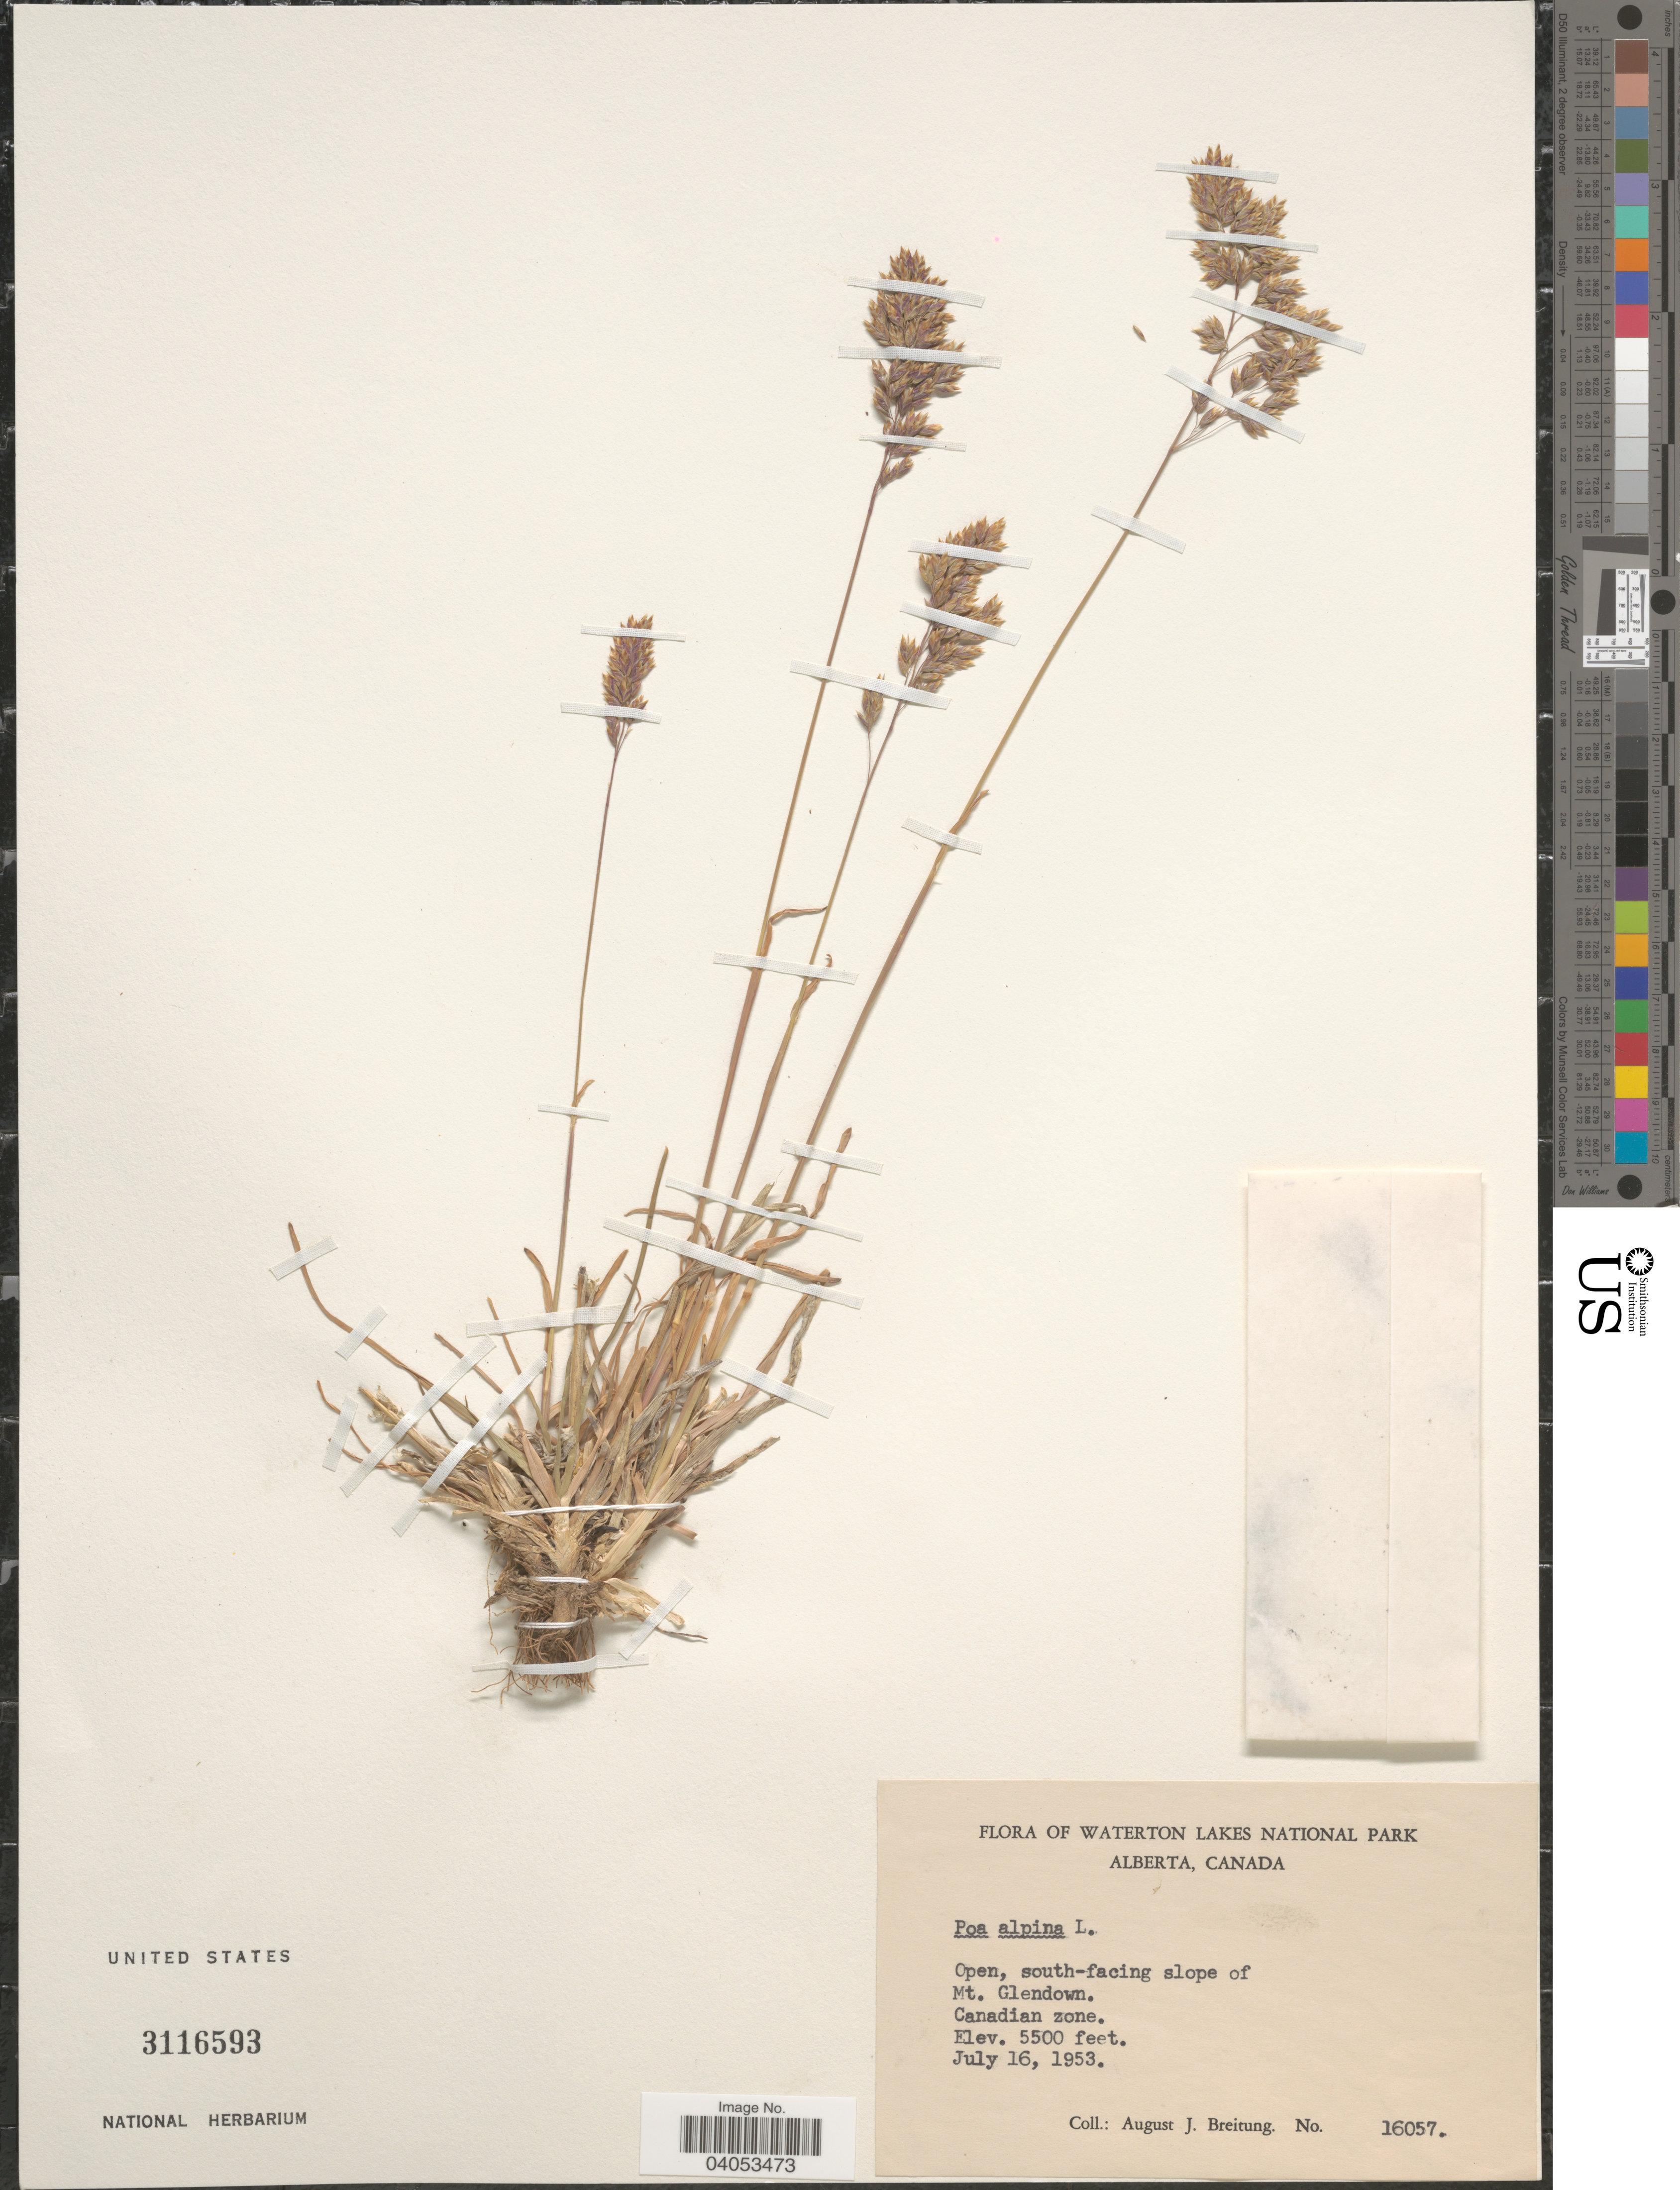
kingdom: Plantae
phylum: Tracheophyta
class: Liliopsida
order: Poales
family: Poaceae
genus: Poa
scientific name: Poa alpina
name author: L.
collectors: A. Breitung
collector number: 16057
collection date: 1953-07-16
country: Canada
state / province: Alberta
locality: Waterton Lakes National Park. South-facing slope of Mt. Glendown. Canadian zone.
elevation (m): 1676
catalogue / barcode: US 3116593